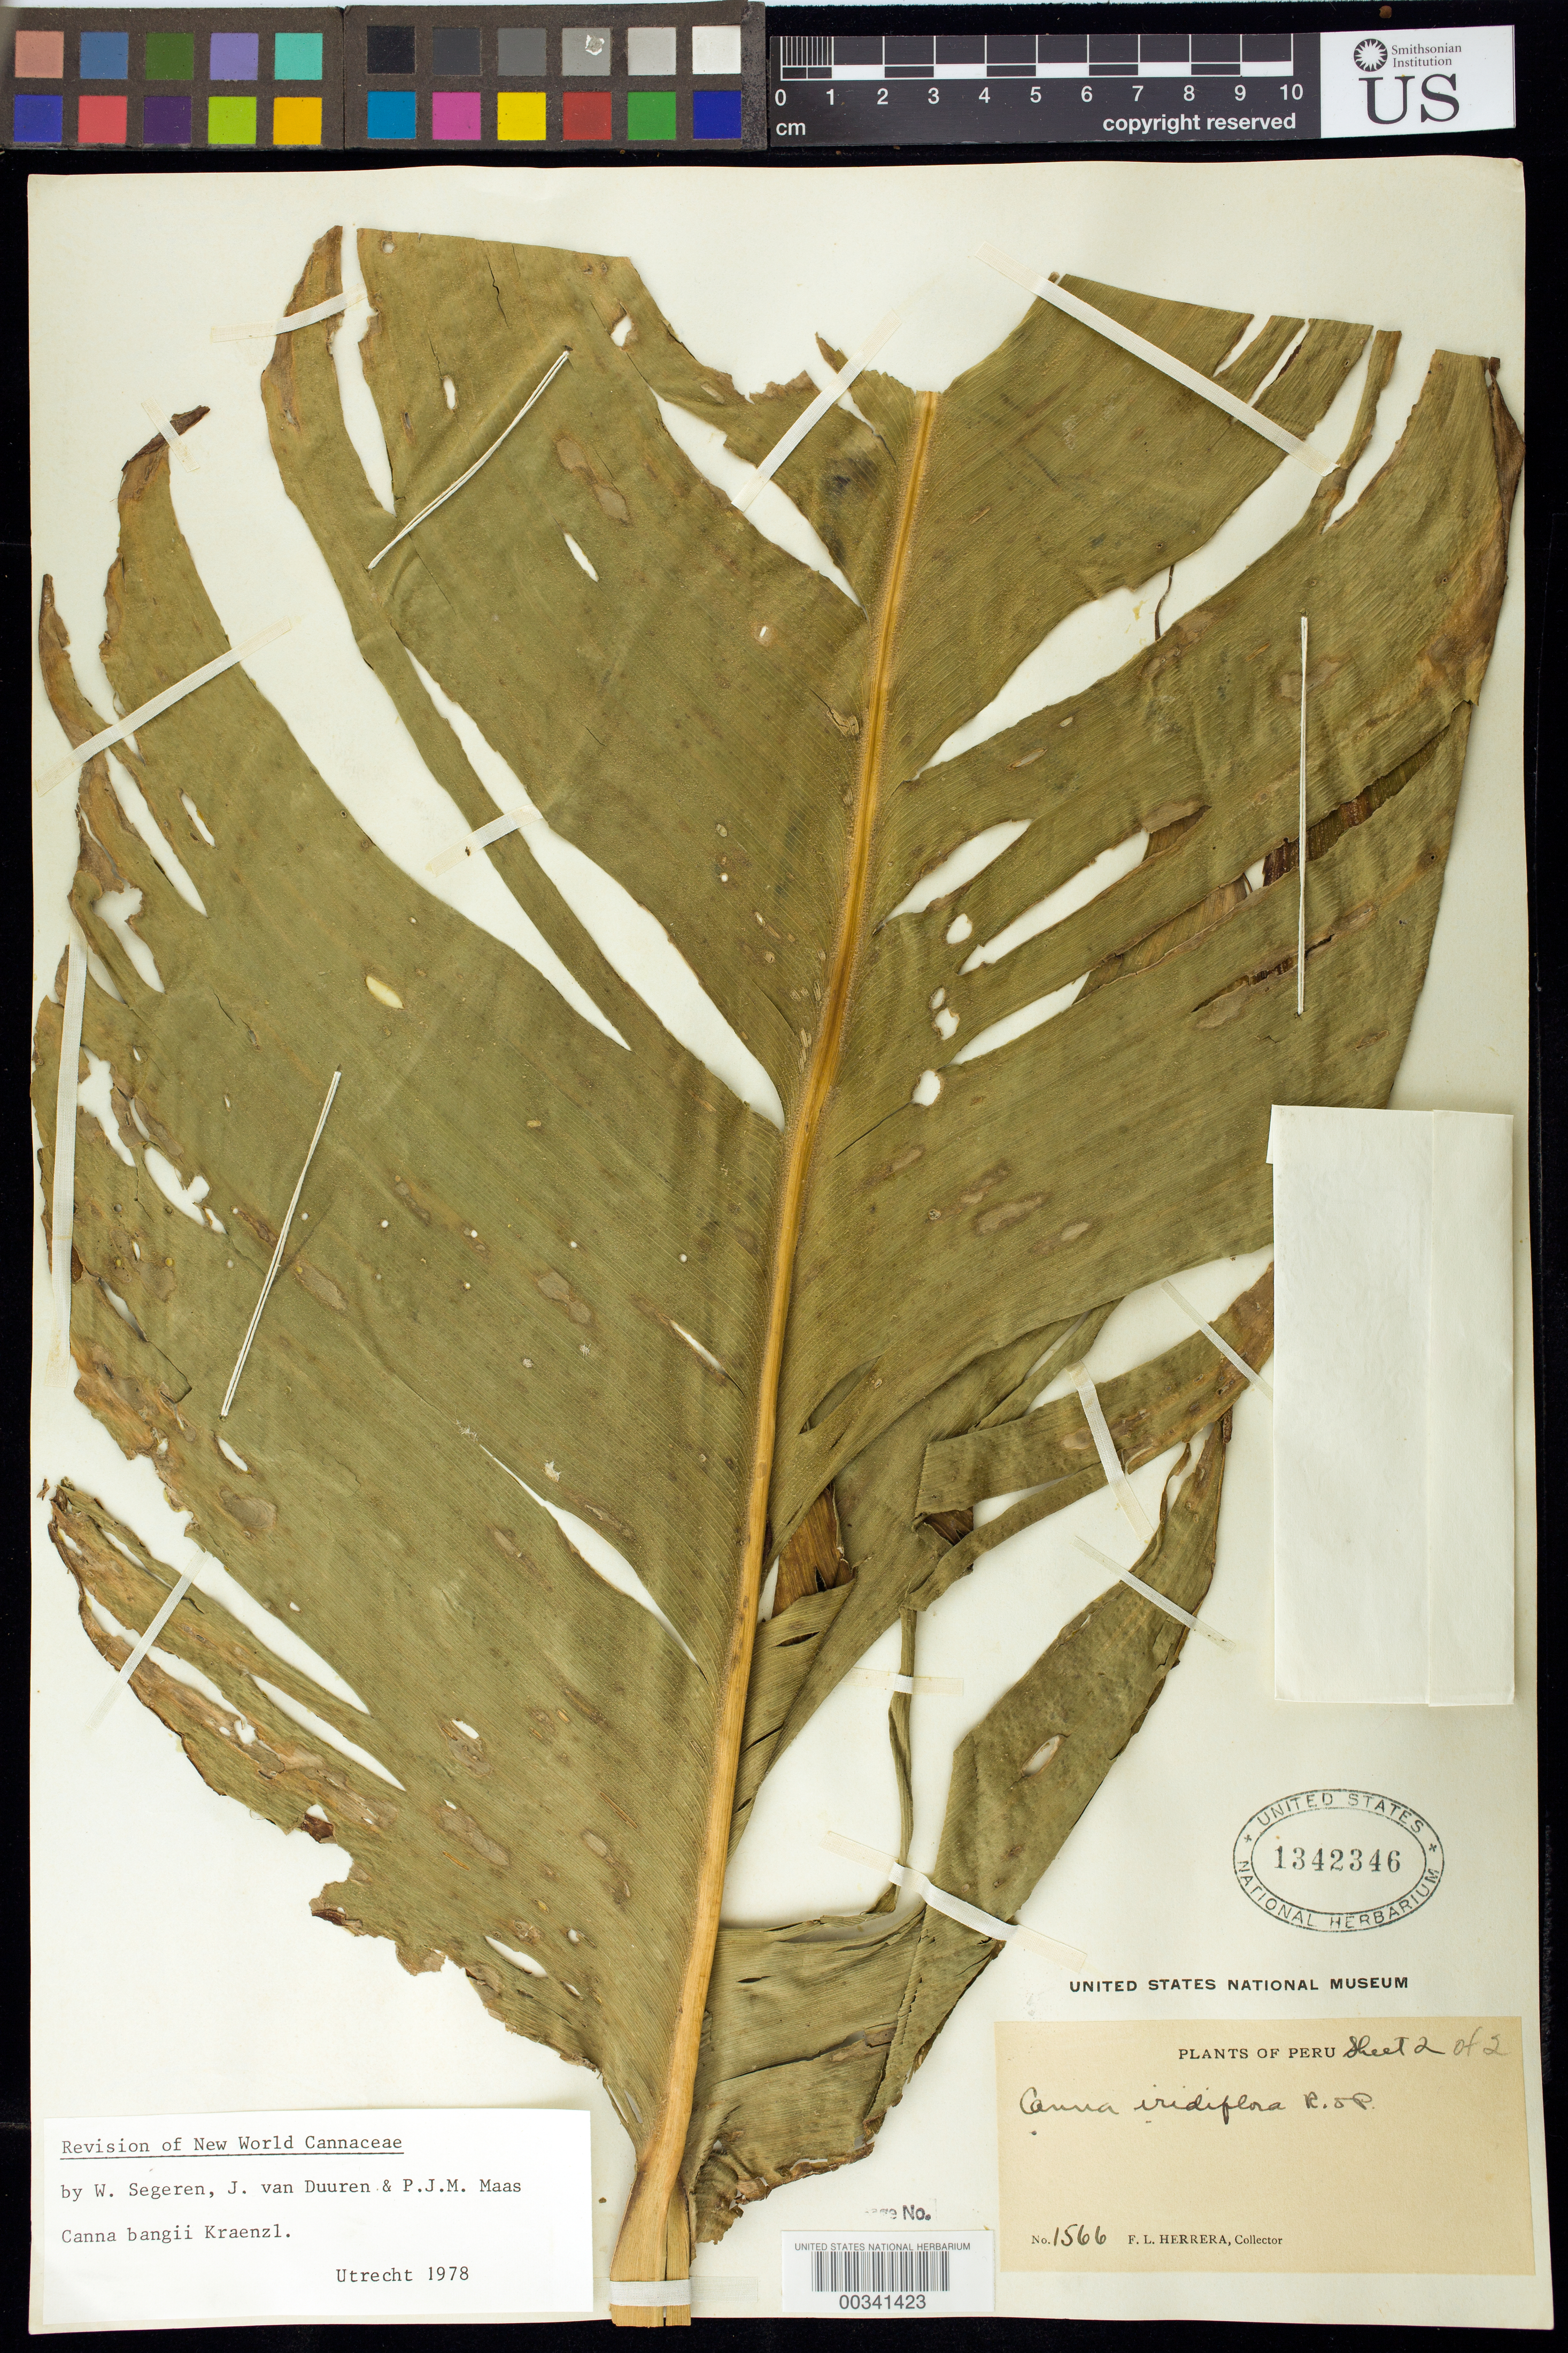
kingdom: Plantae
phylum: Tracheophyta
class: Liliopsida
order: Zingiberales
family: Cannaceae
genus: Canna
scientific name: Canna bangii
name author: Kraenzl. in Engl.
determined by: Segeren, W.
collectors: F. L. Herrera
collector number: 1566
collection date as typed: Aug 1927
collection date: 1927-08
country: Peru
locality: Urubamba Valley: Cedrobamba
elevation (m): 2200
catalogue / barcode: US 1342346